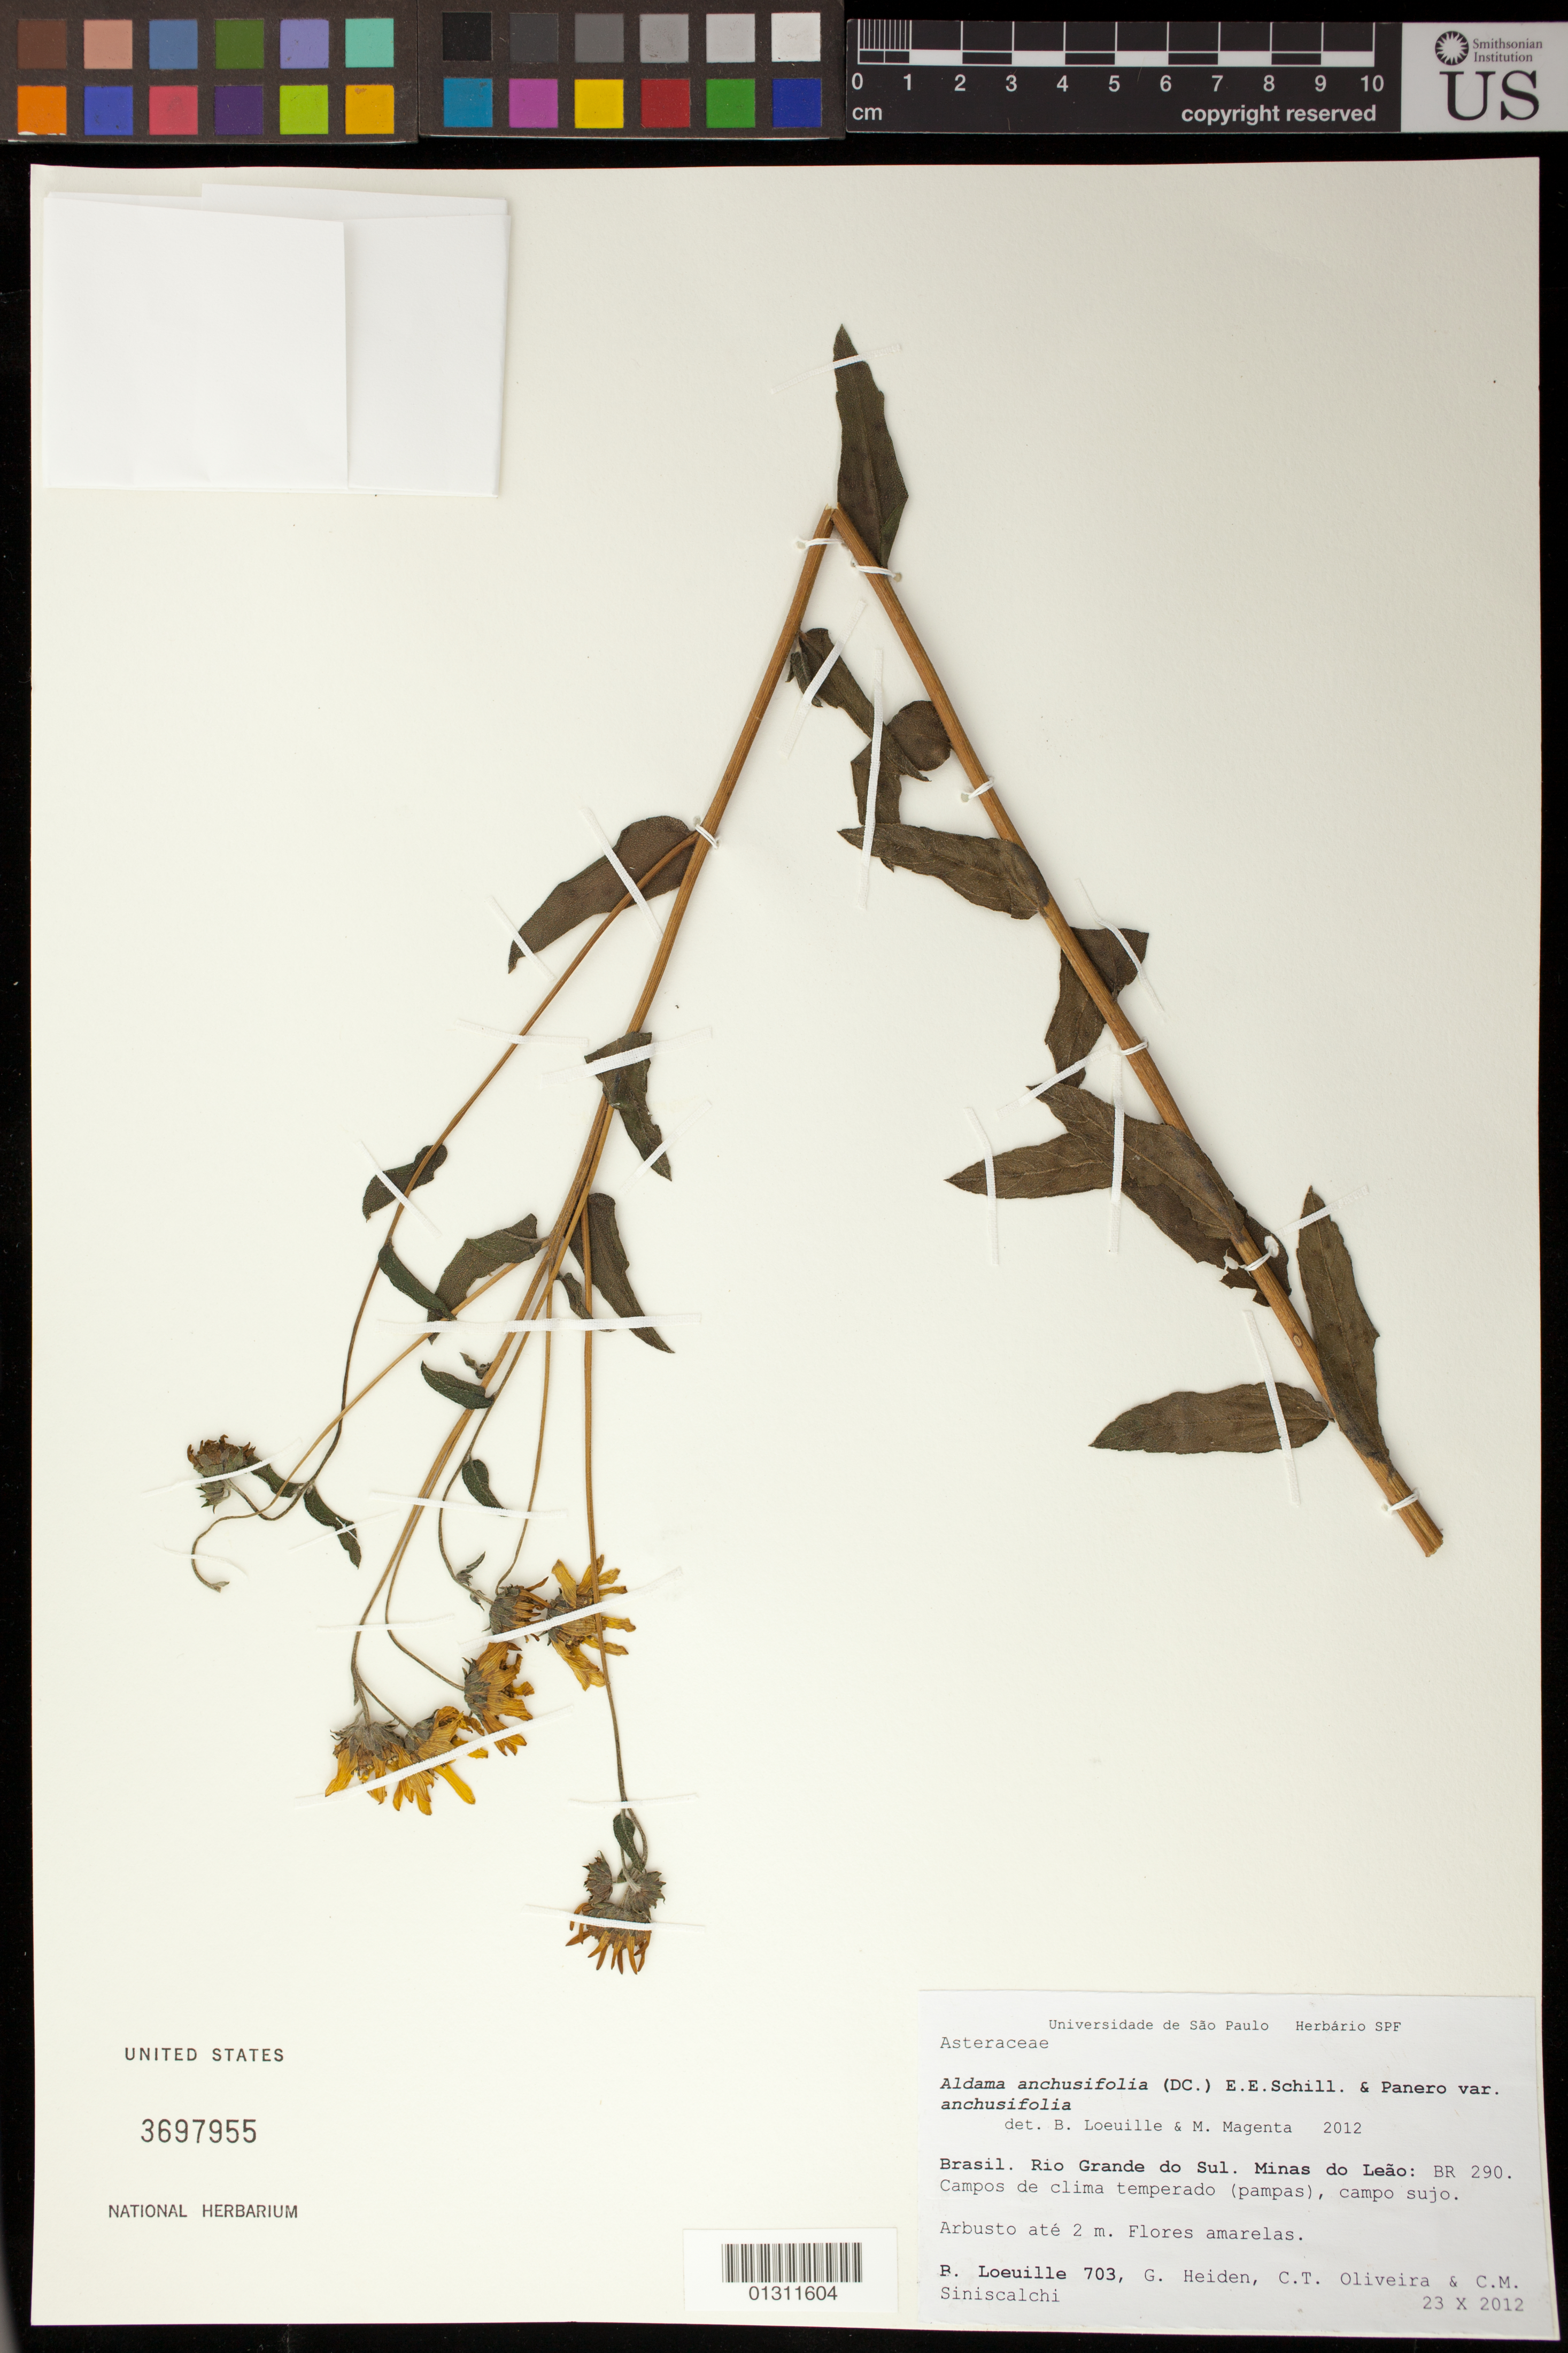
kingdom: Plantae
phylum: Tracheophyta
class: Magnoliopsida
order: Asterales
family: Asteraceae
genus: Aldama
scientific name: Aldama anchusifolia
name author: (DC.) E.E. Schill. & Panero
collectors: B. Loeuille, G. Heiden, C. T. Oliveira & C. Siniscalchi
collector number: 703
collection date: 2012-10-23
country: Brazil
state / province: Rio Grande do Sul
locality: Minas do Leao, BR 290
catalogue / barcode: US 3697955